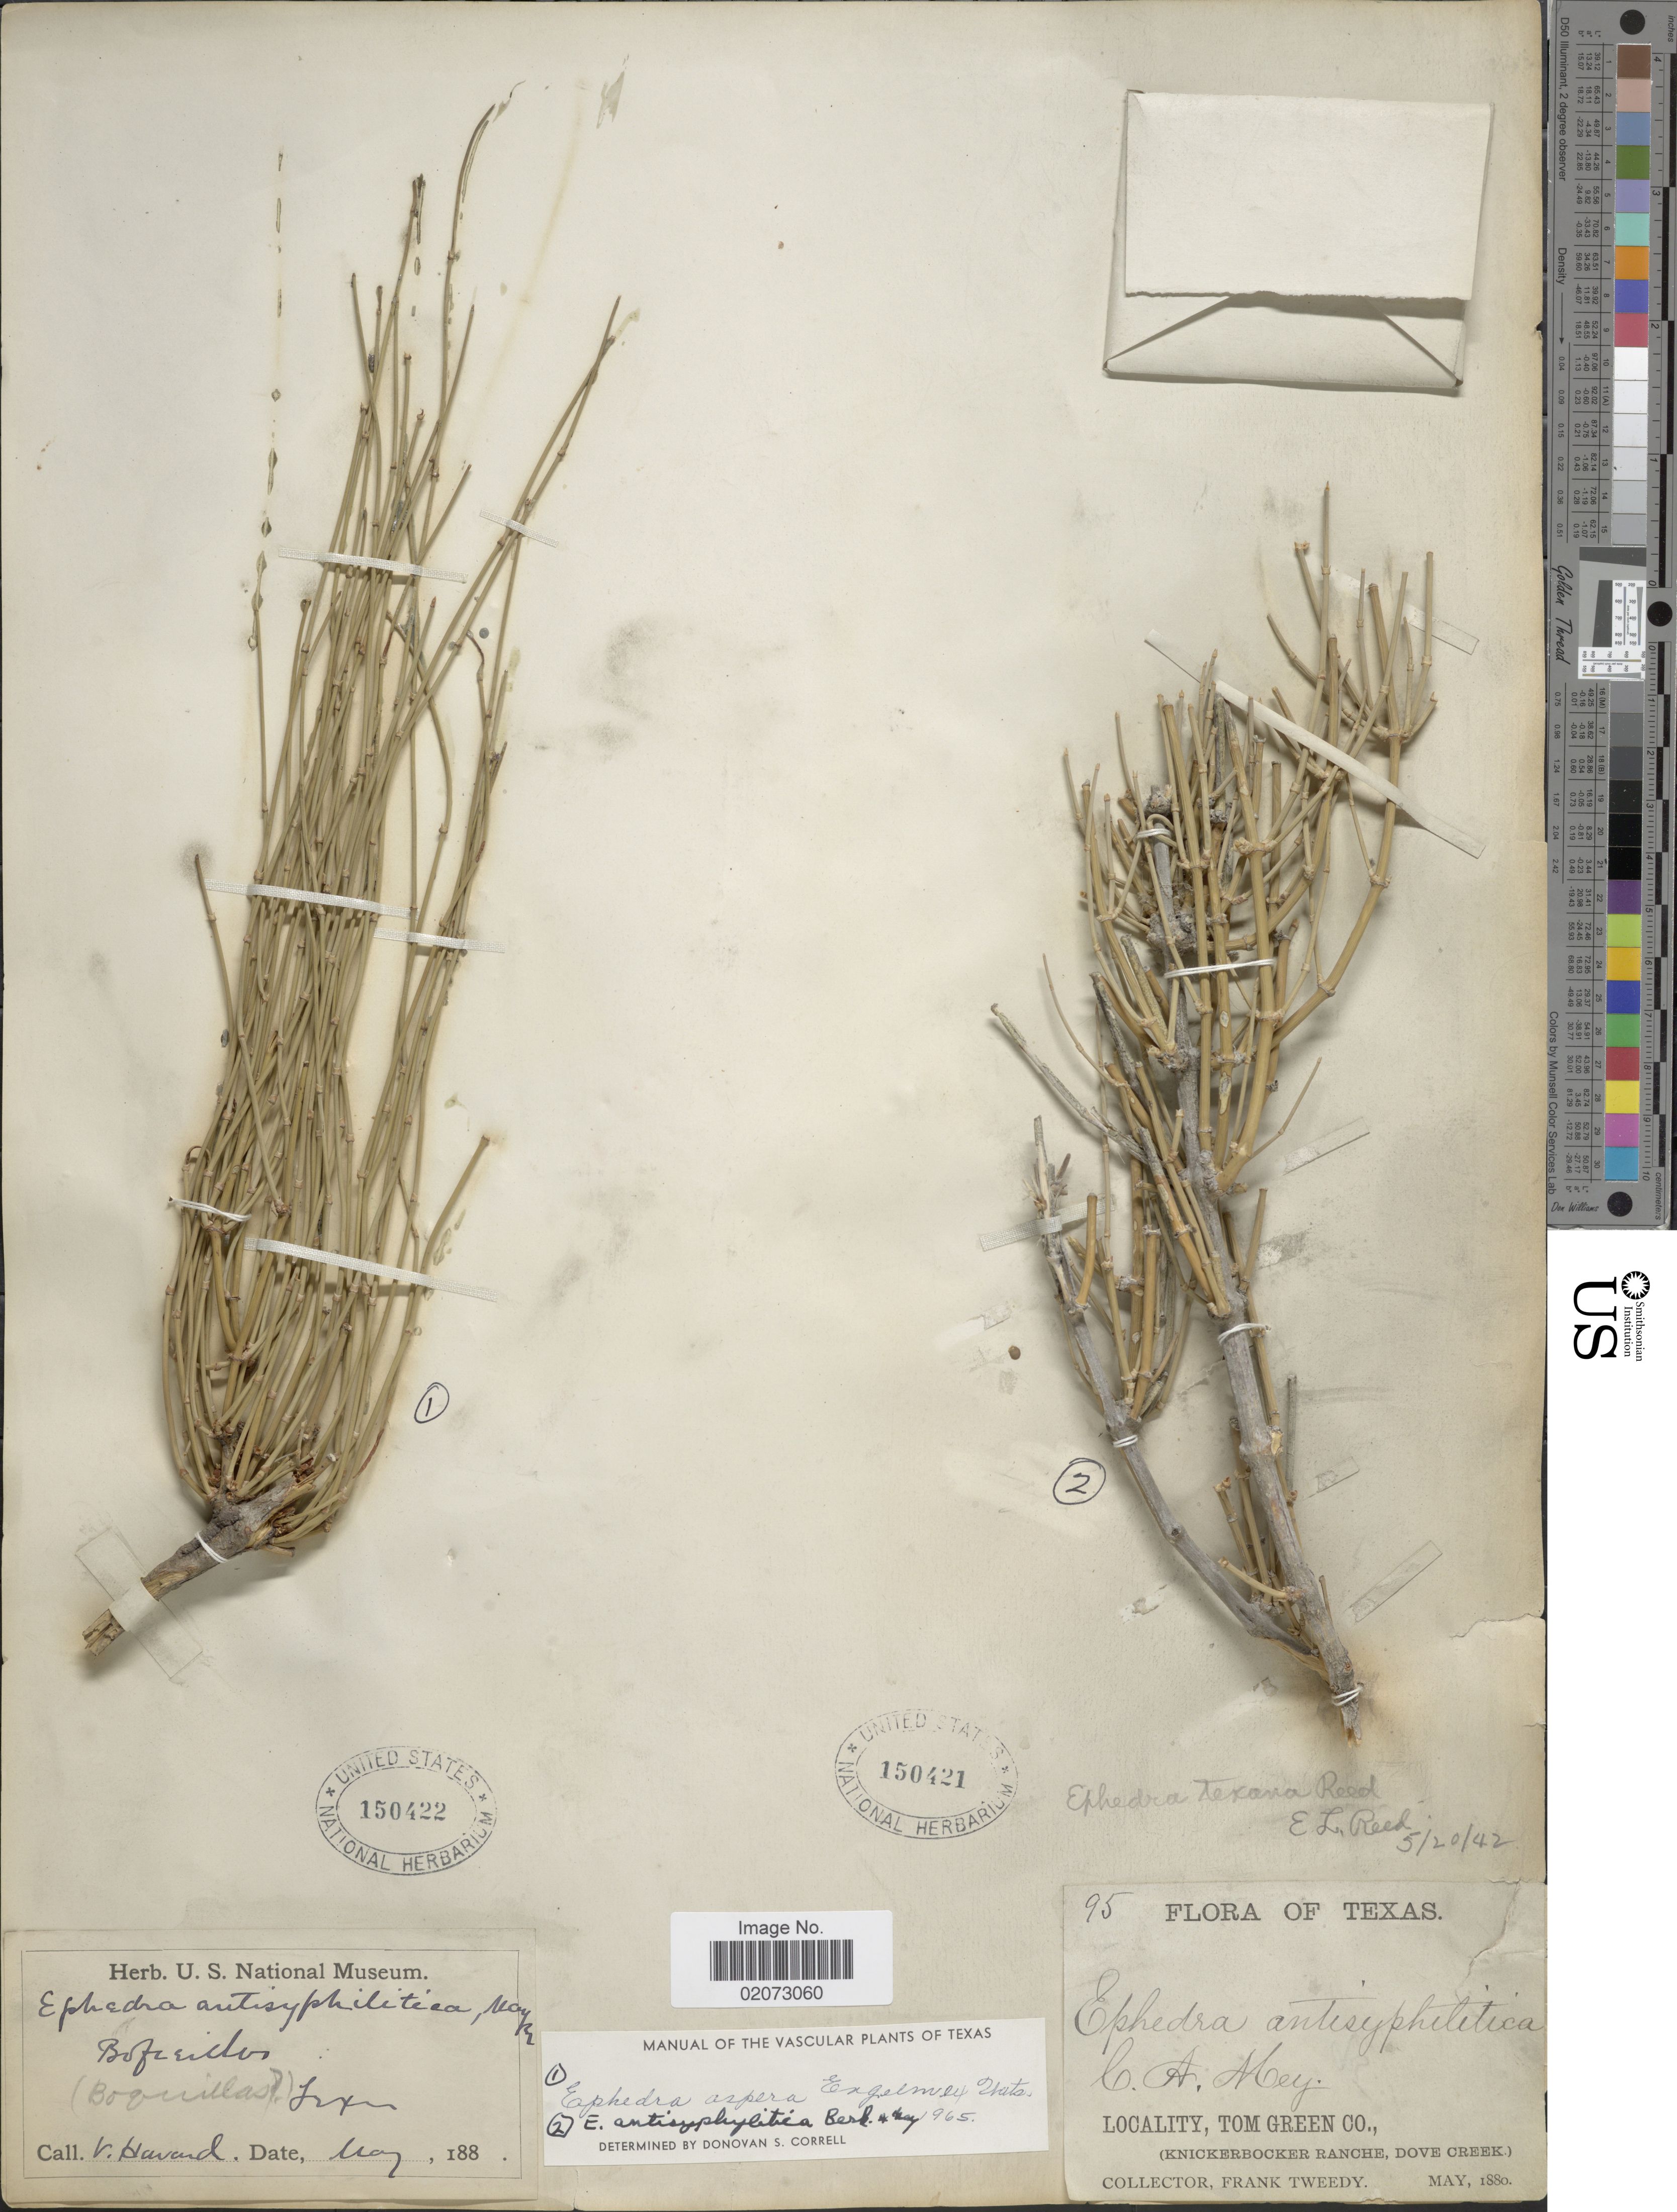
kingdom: Plantae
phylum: Tracheophyta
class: Gnetopsida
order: Ephedrales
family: Ephedraceae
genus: Ephedra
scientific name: Ephedra antisyphilitica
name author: Berland. ex C.A. Mey.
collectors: V. Harvard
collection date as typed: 188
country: United States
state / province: Texas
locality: Boquillas Texas.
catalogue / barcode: US 150422